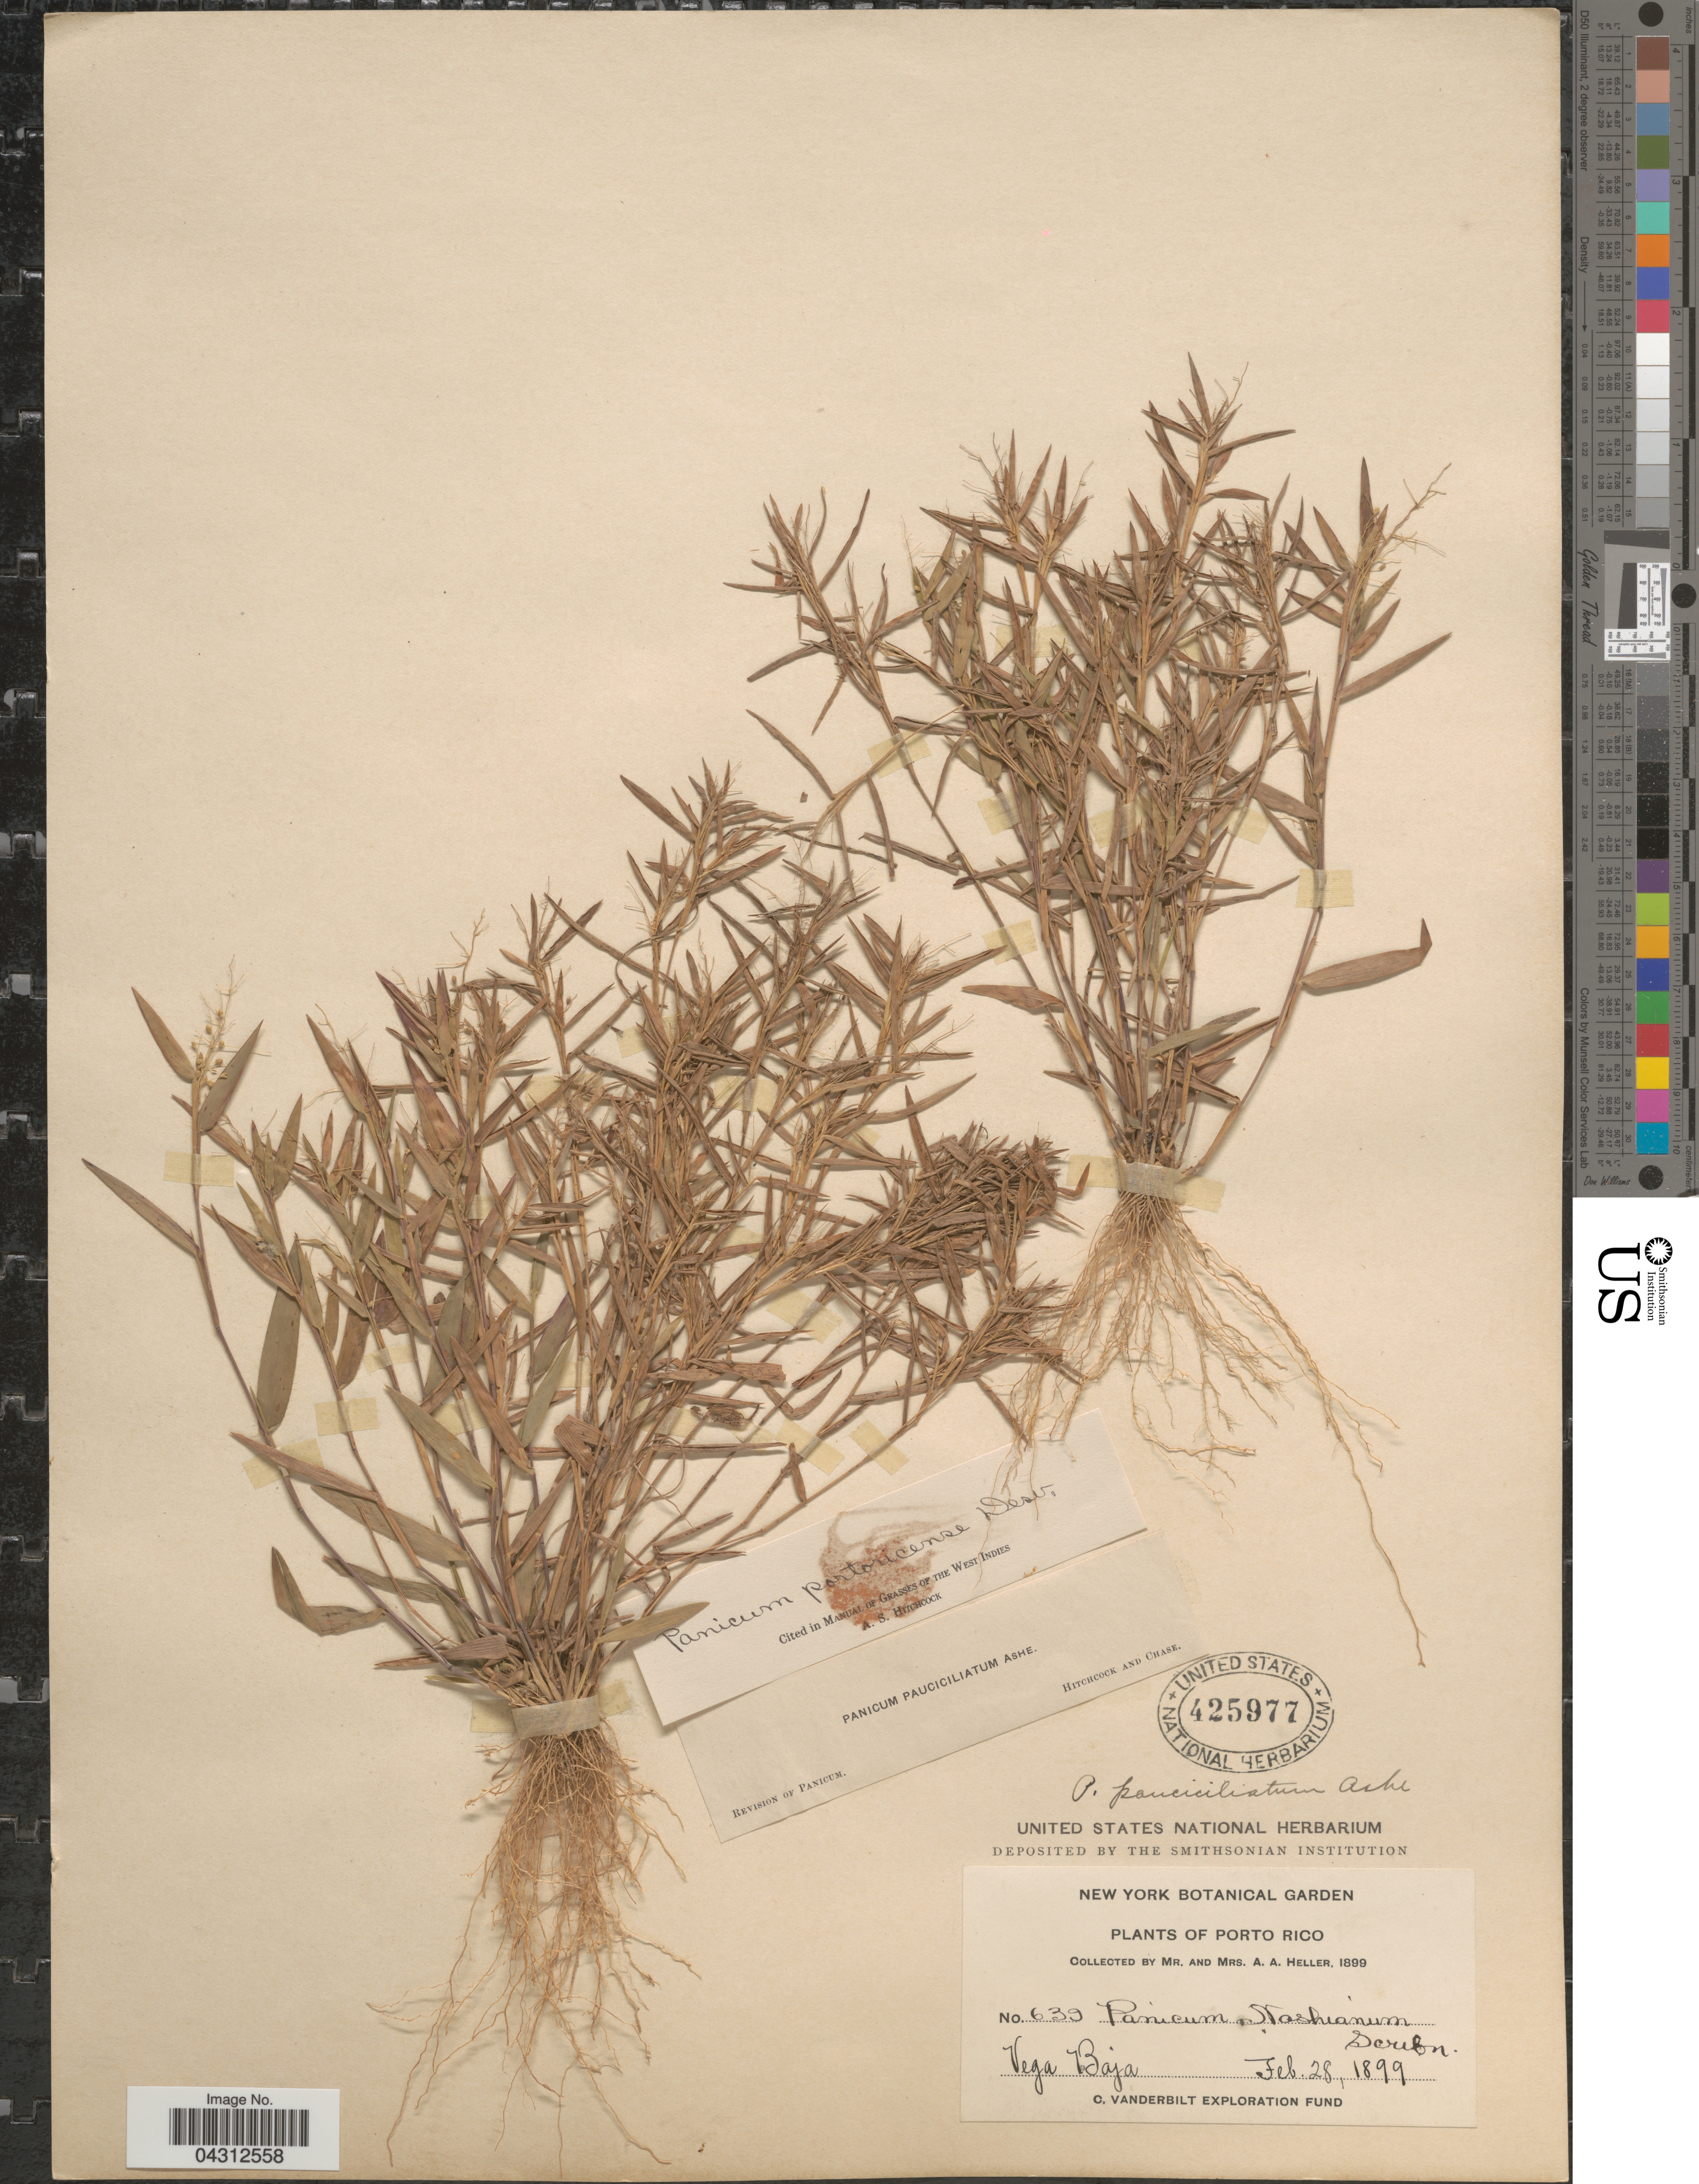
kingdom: Plantae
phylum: Tracheophyta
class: Liliopsida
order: Poales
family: Poaceae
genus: Dichanthelium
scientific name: Dichanthelium portoricense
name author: (Desv. ex Ham.) B.F. Hansen & Wunderlin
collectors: A. A. Heller & E. G. Heller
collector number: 639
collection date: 1899-02-28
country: Puerto Rico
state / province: Vega Baja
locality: Porto Rico. C. Vanderbilt Exploration Fund [unsure placement].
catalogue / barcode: US 425977